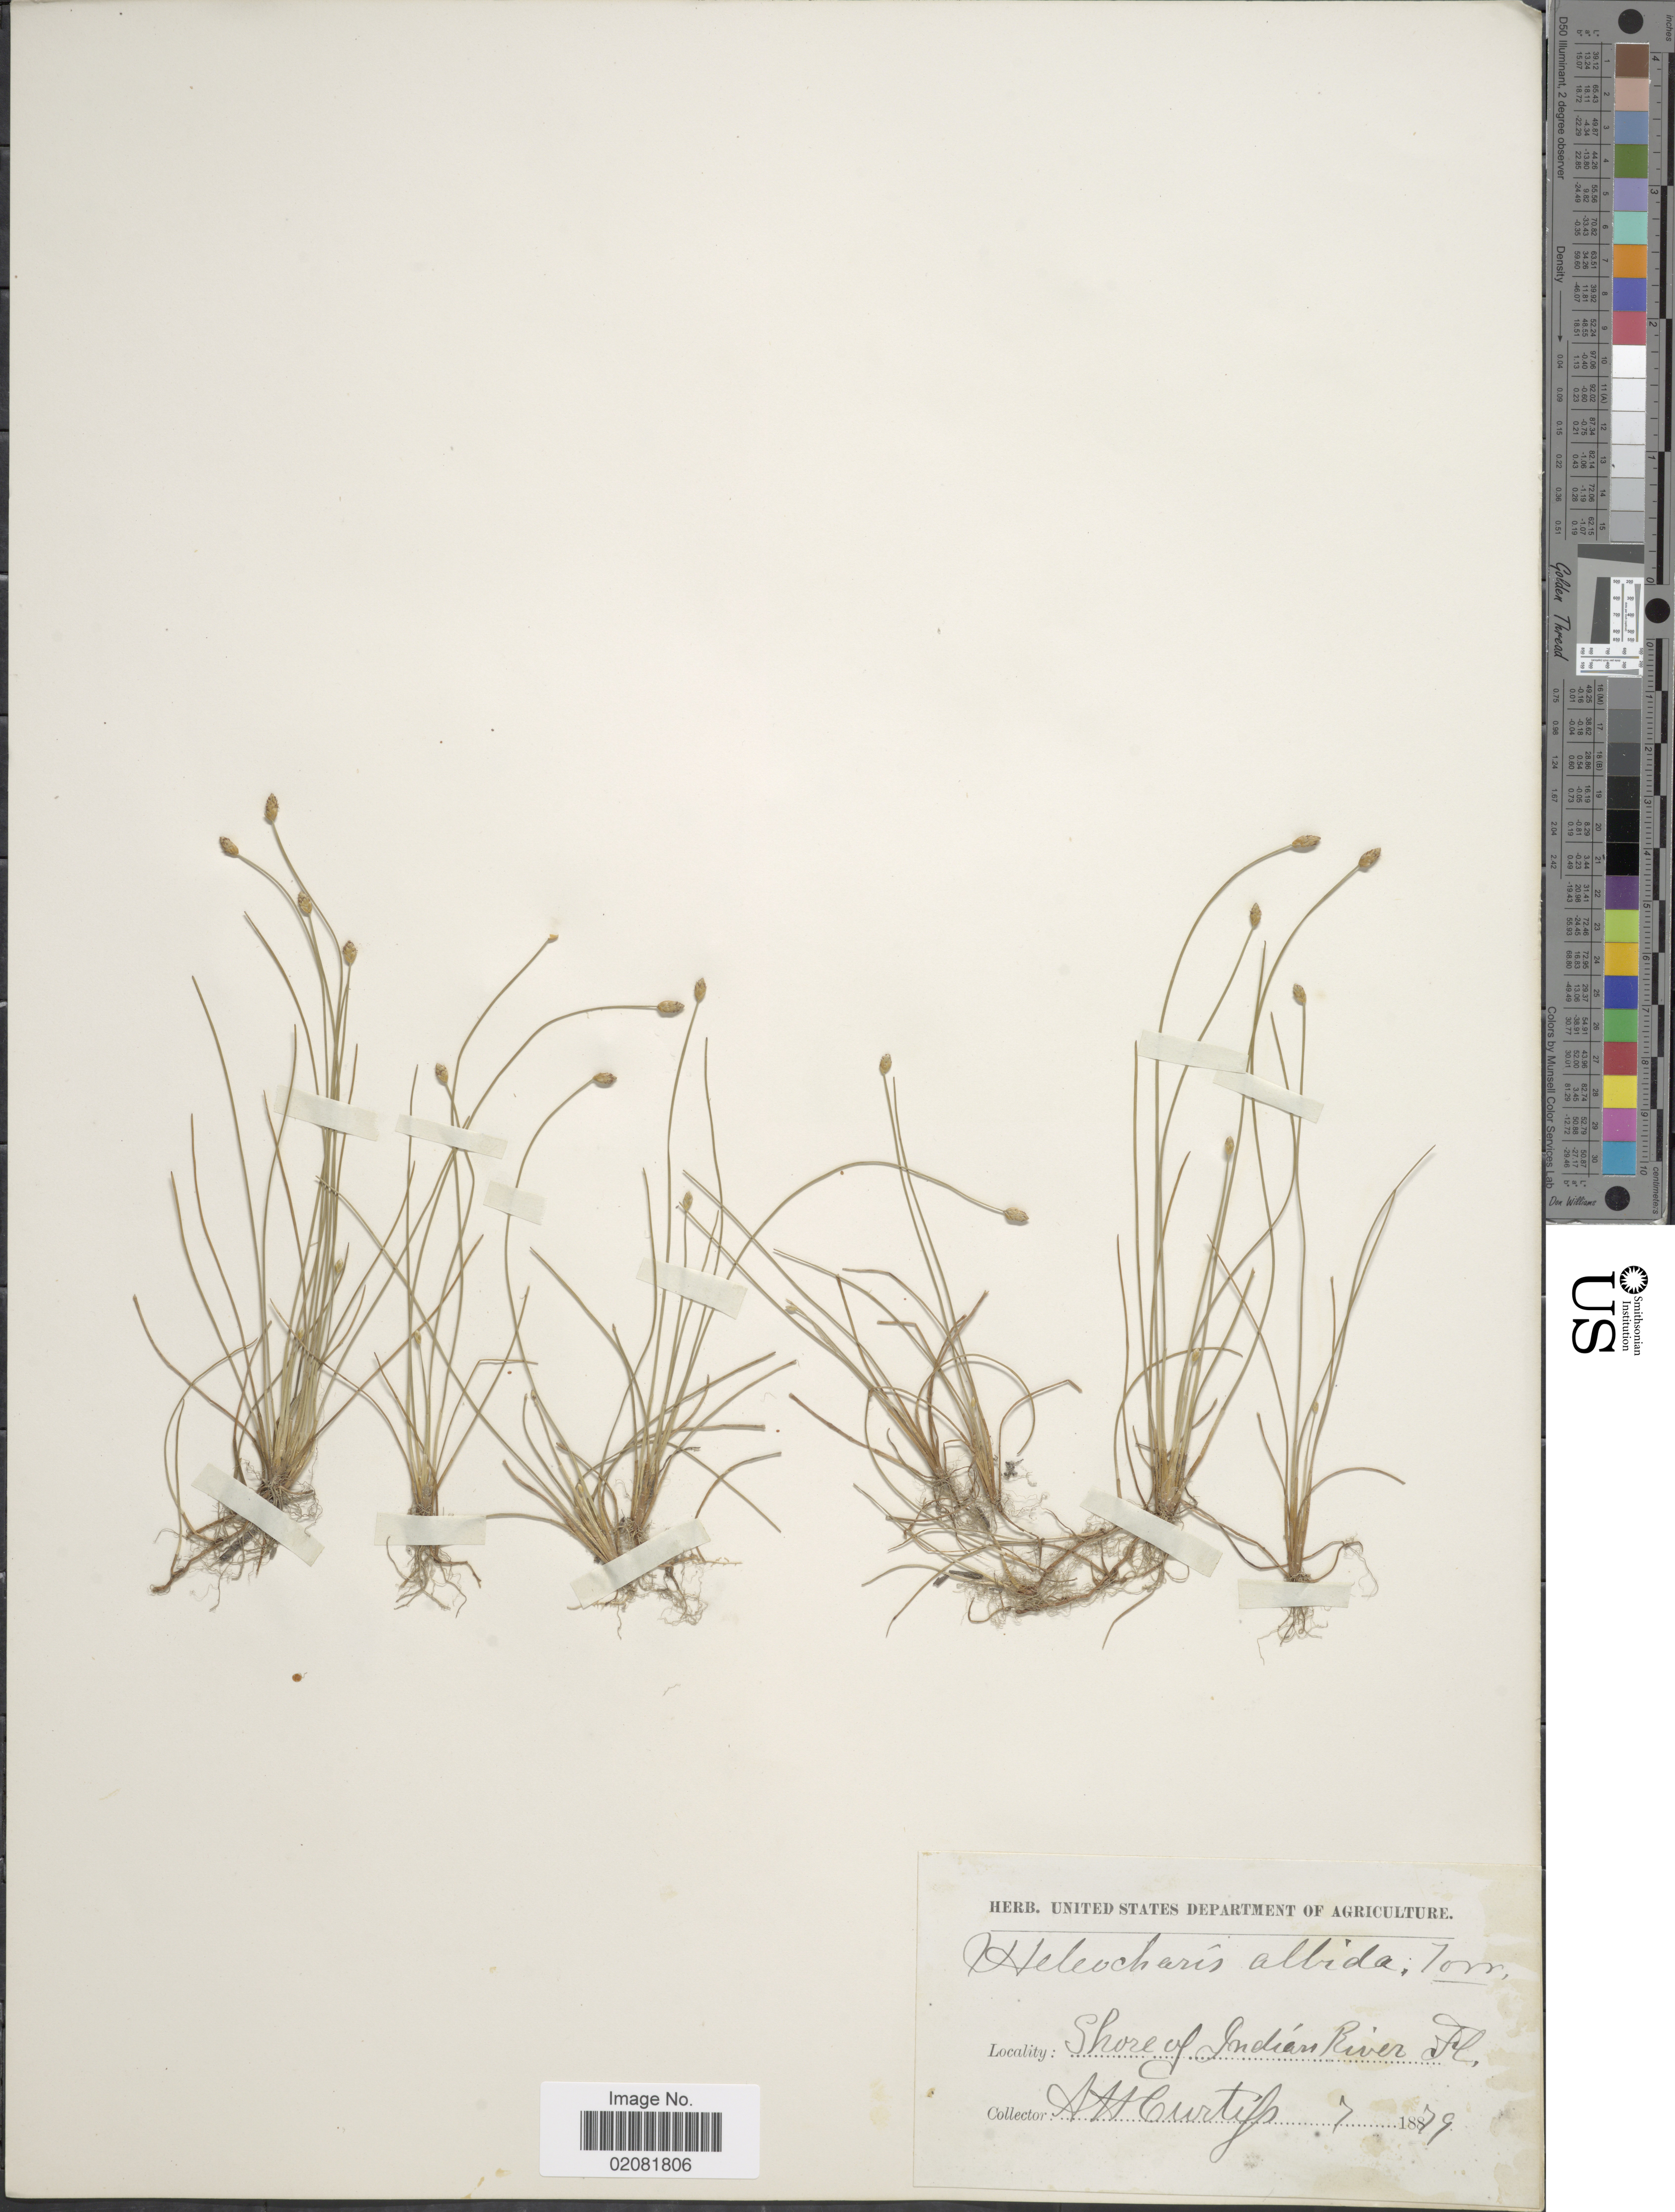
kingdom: Plantae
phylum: Tracheophyta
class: Liliopsida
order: Poales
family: Cyperaceae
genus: Eleocharis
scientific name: Eleocharis albida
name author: Torr.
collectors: A. H. Curtiss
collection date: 1879-07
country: United States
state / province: Florida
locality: Shore of Indian River